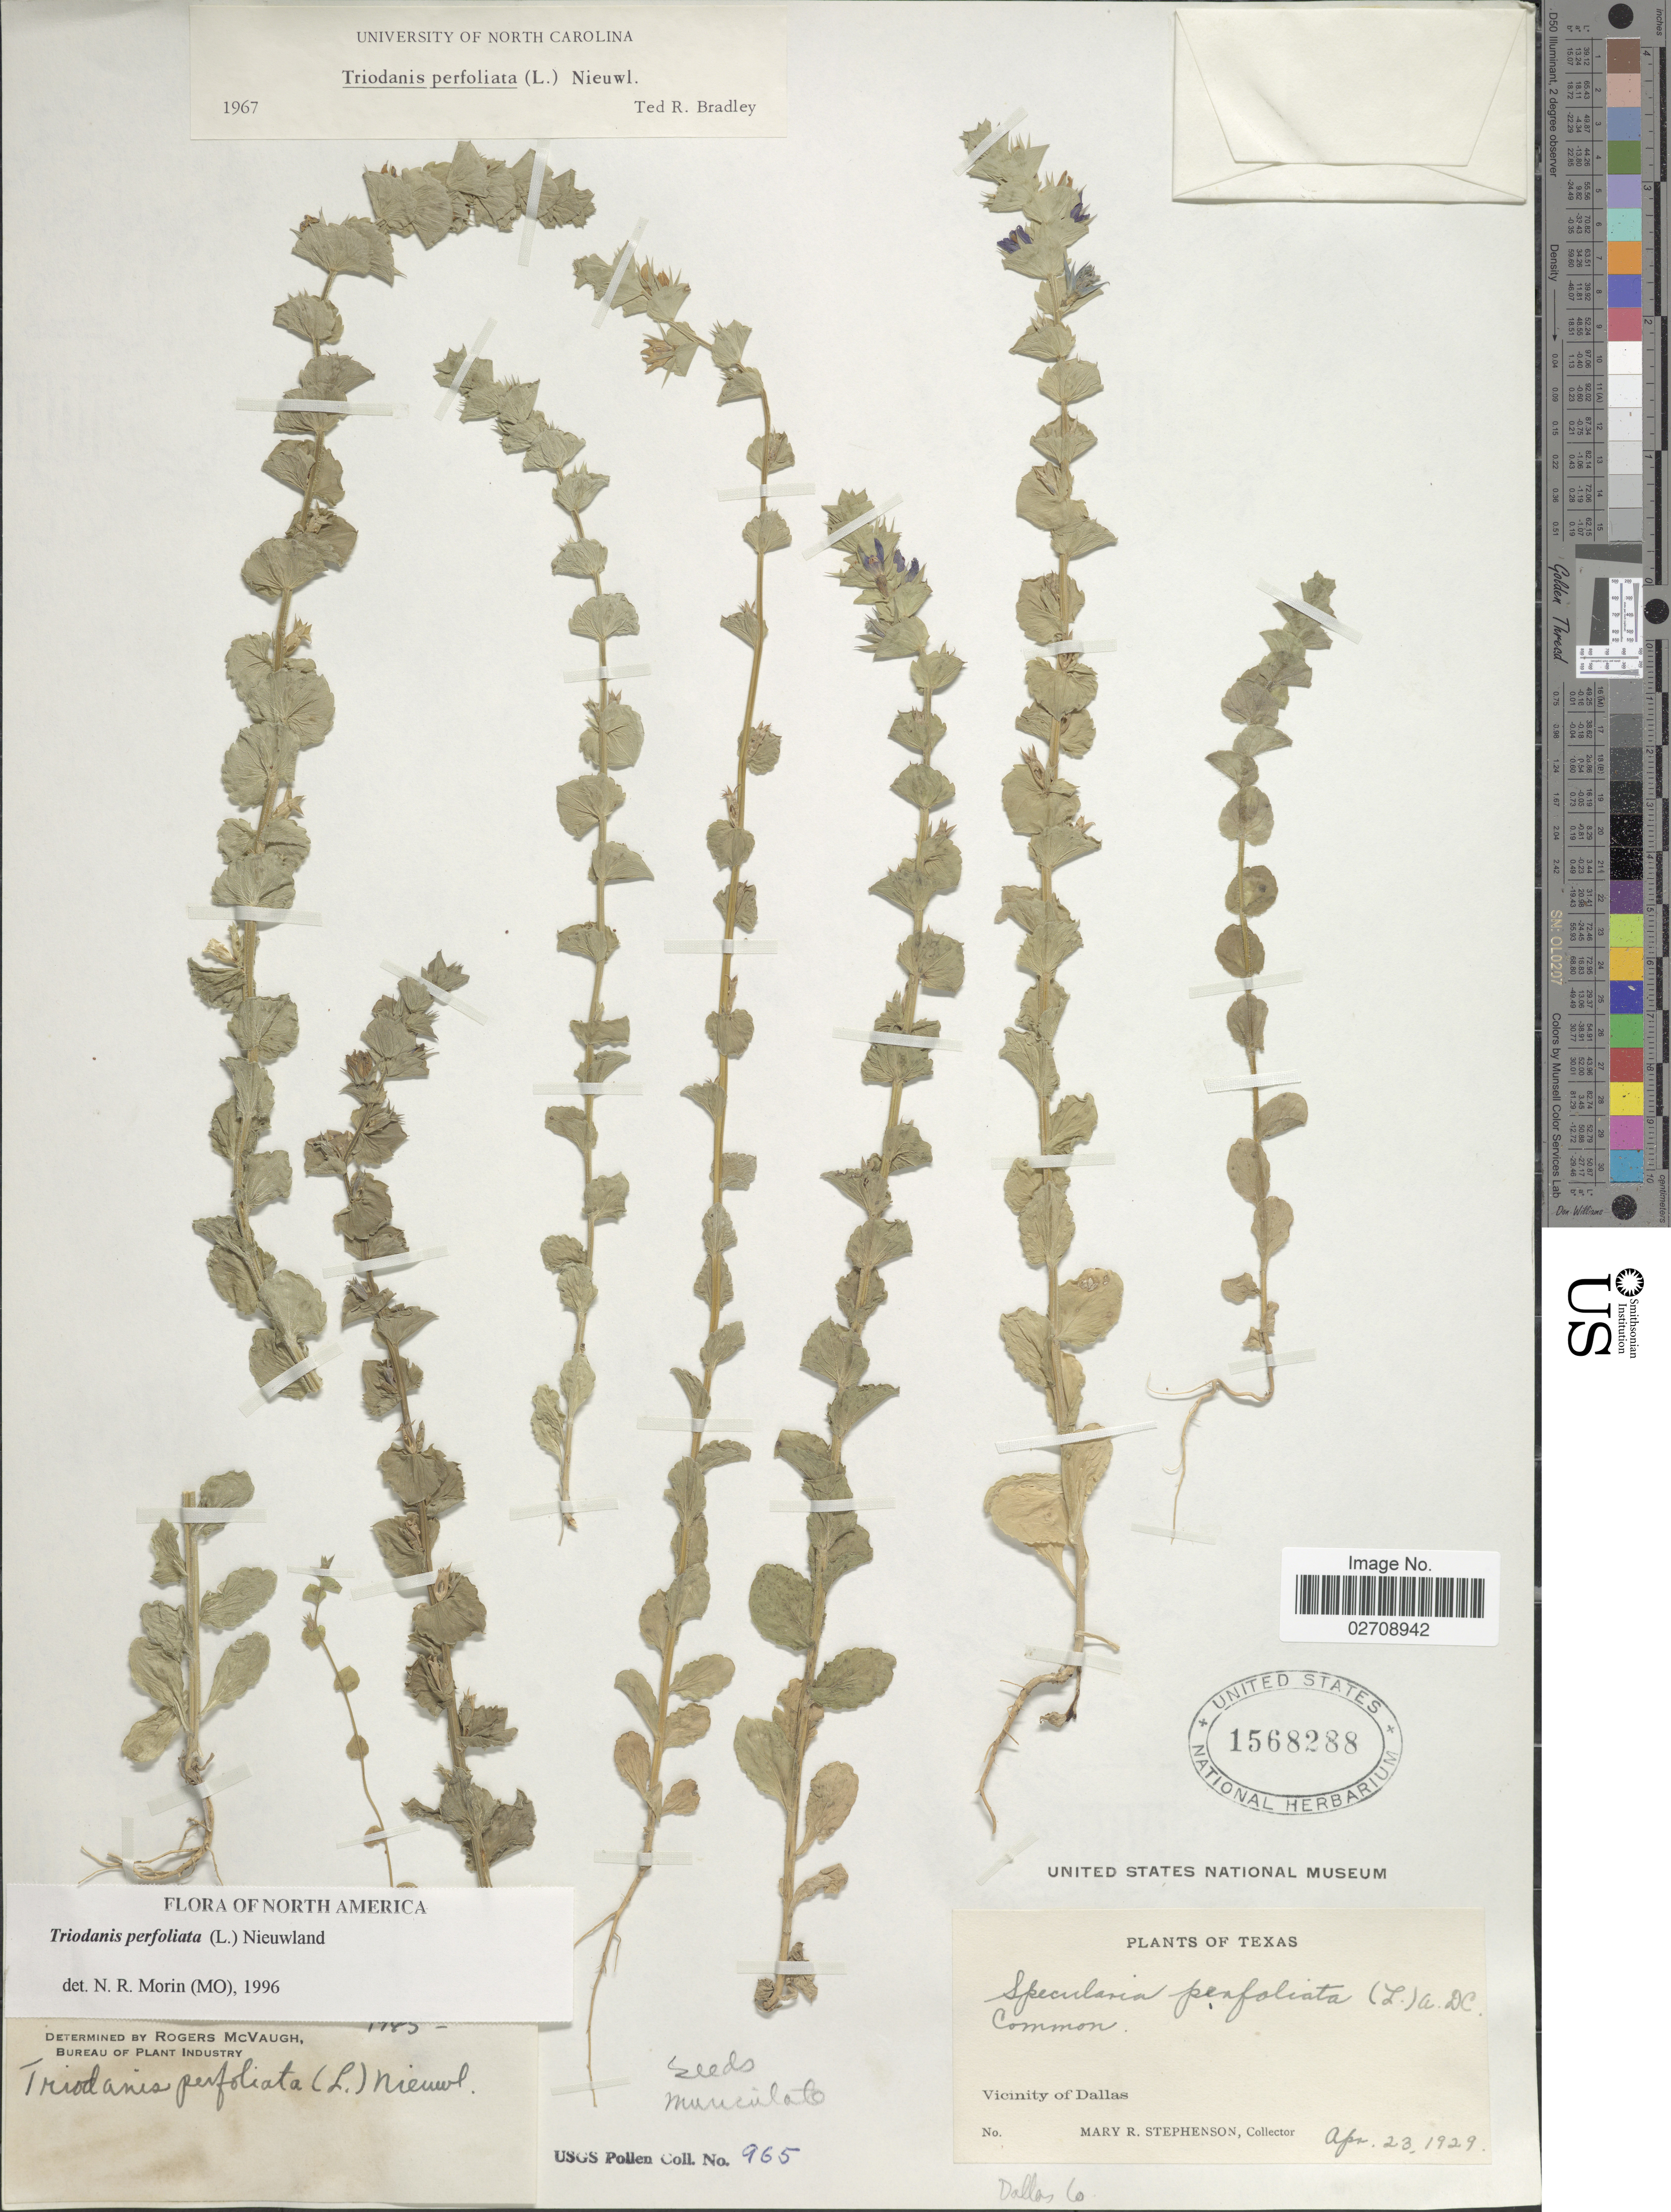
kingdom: Plantae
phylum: Tracheophyta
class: Magnoliopsida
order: Asterales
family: Campanulaceae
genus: Triodanis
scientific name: Triodanis perfoliata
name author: (L.) Nieuwl.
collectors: M. Stephenson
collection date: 1929-04-23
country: United States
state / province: Texas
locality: Dallas Co. Vicinity of Dallas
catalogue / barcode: US 1568288